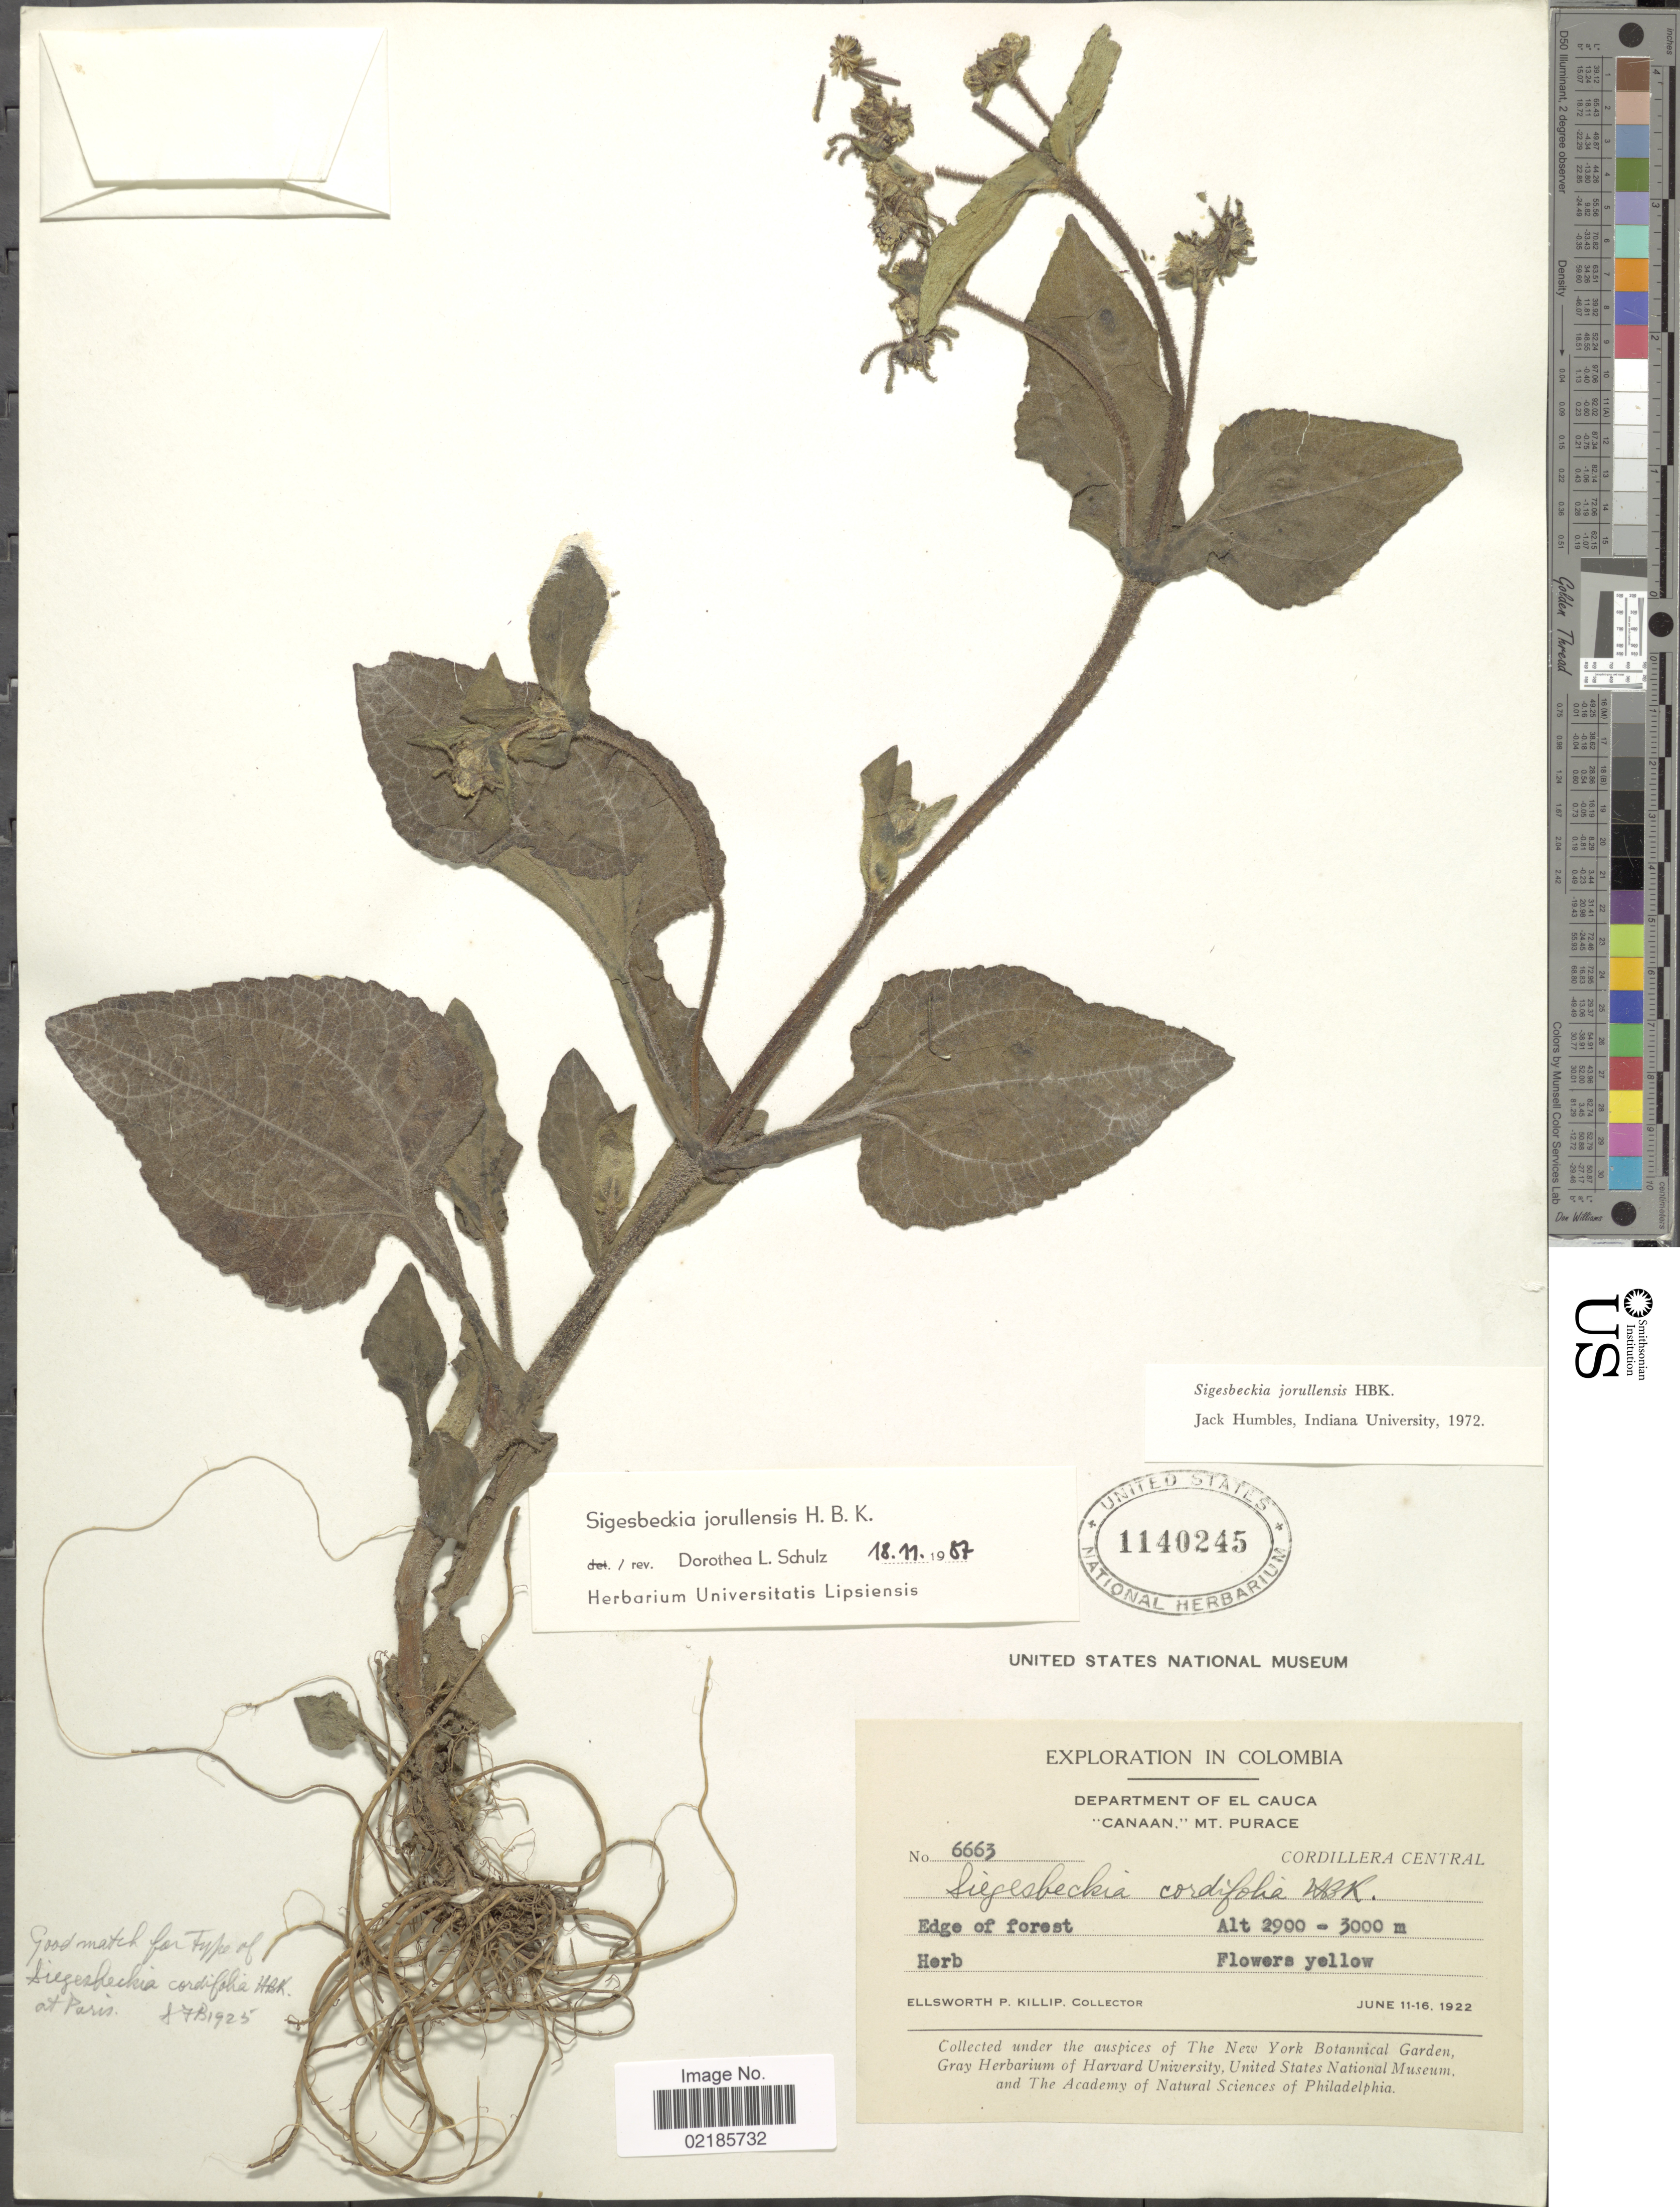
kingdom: Plantae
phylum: Tracheophyta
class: Magnoliopsida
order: Asterales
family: Asteraceae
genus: Sigesbeckia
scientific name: Sigesbeckia jorullensis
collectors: E. P. Killip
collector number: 6663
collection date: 1922-06-11/1922-06-16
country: Colombia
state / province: Valle del Cauca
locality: Department of El Cauca, "Canaan", Mt. Purace, edge of forest, Cordillera Central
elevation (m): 2900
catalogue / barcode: US 1140245